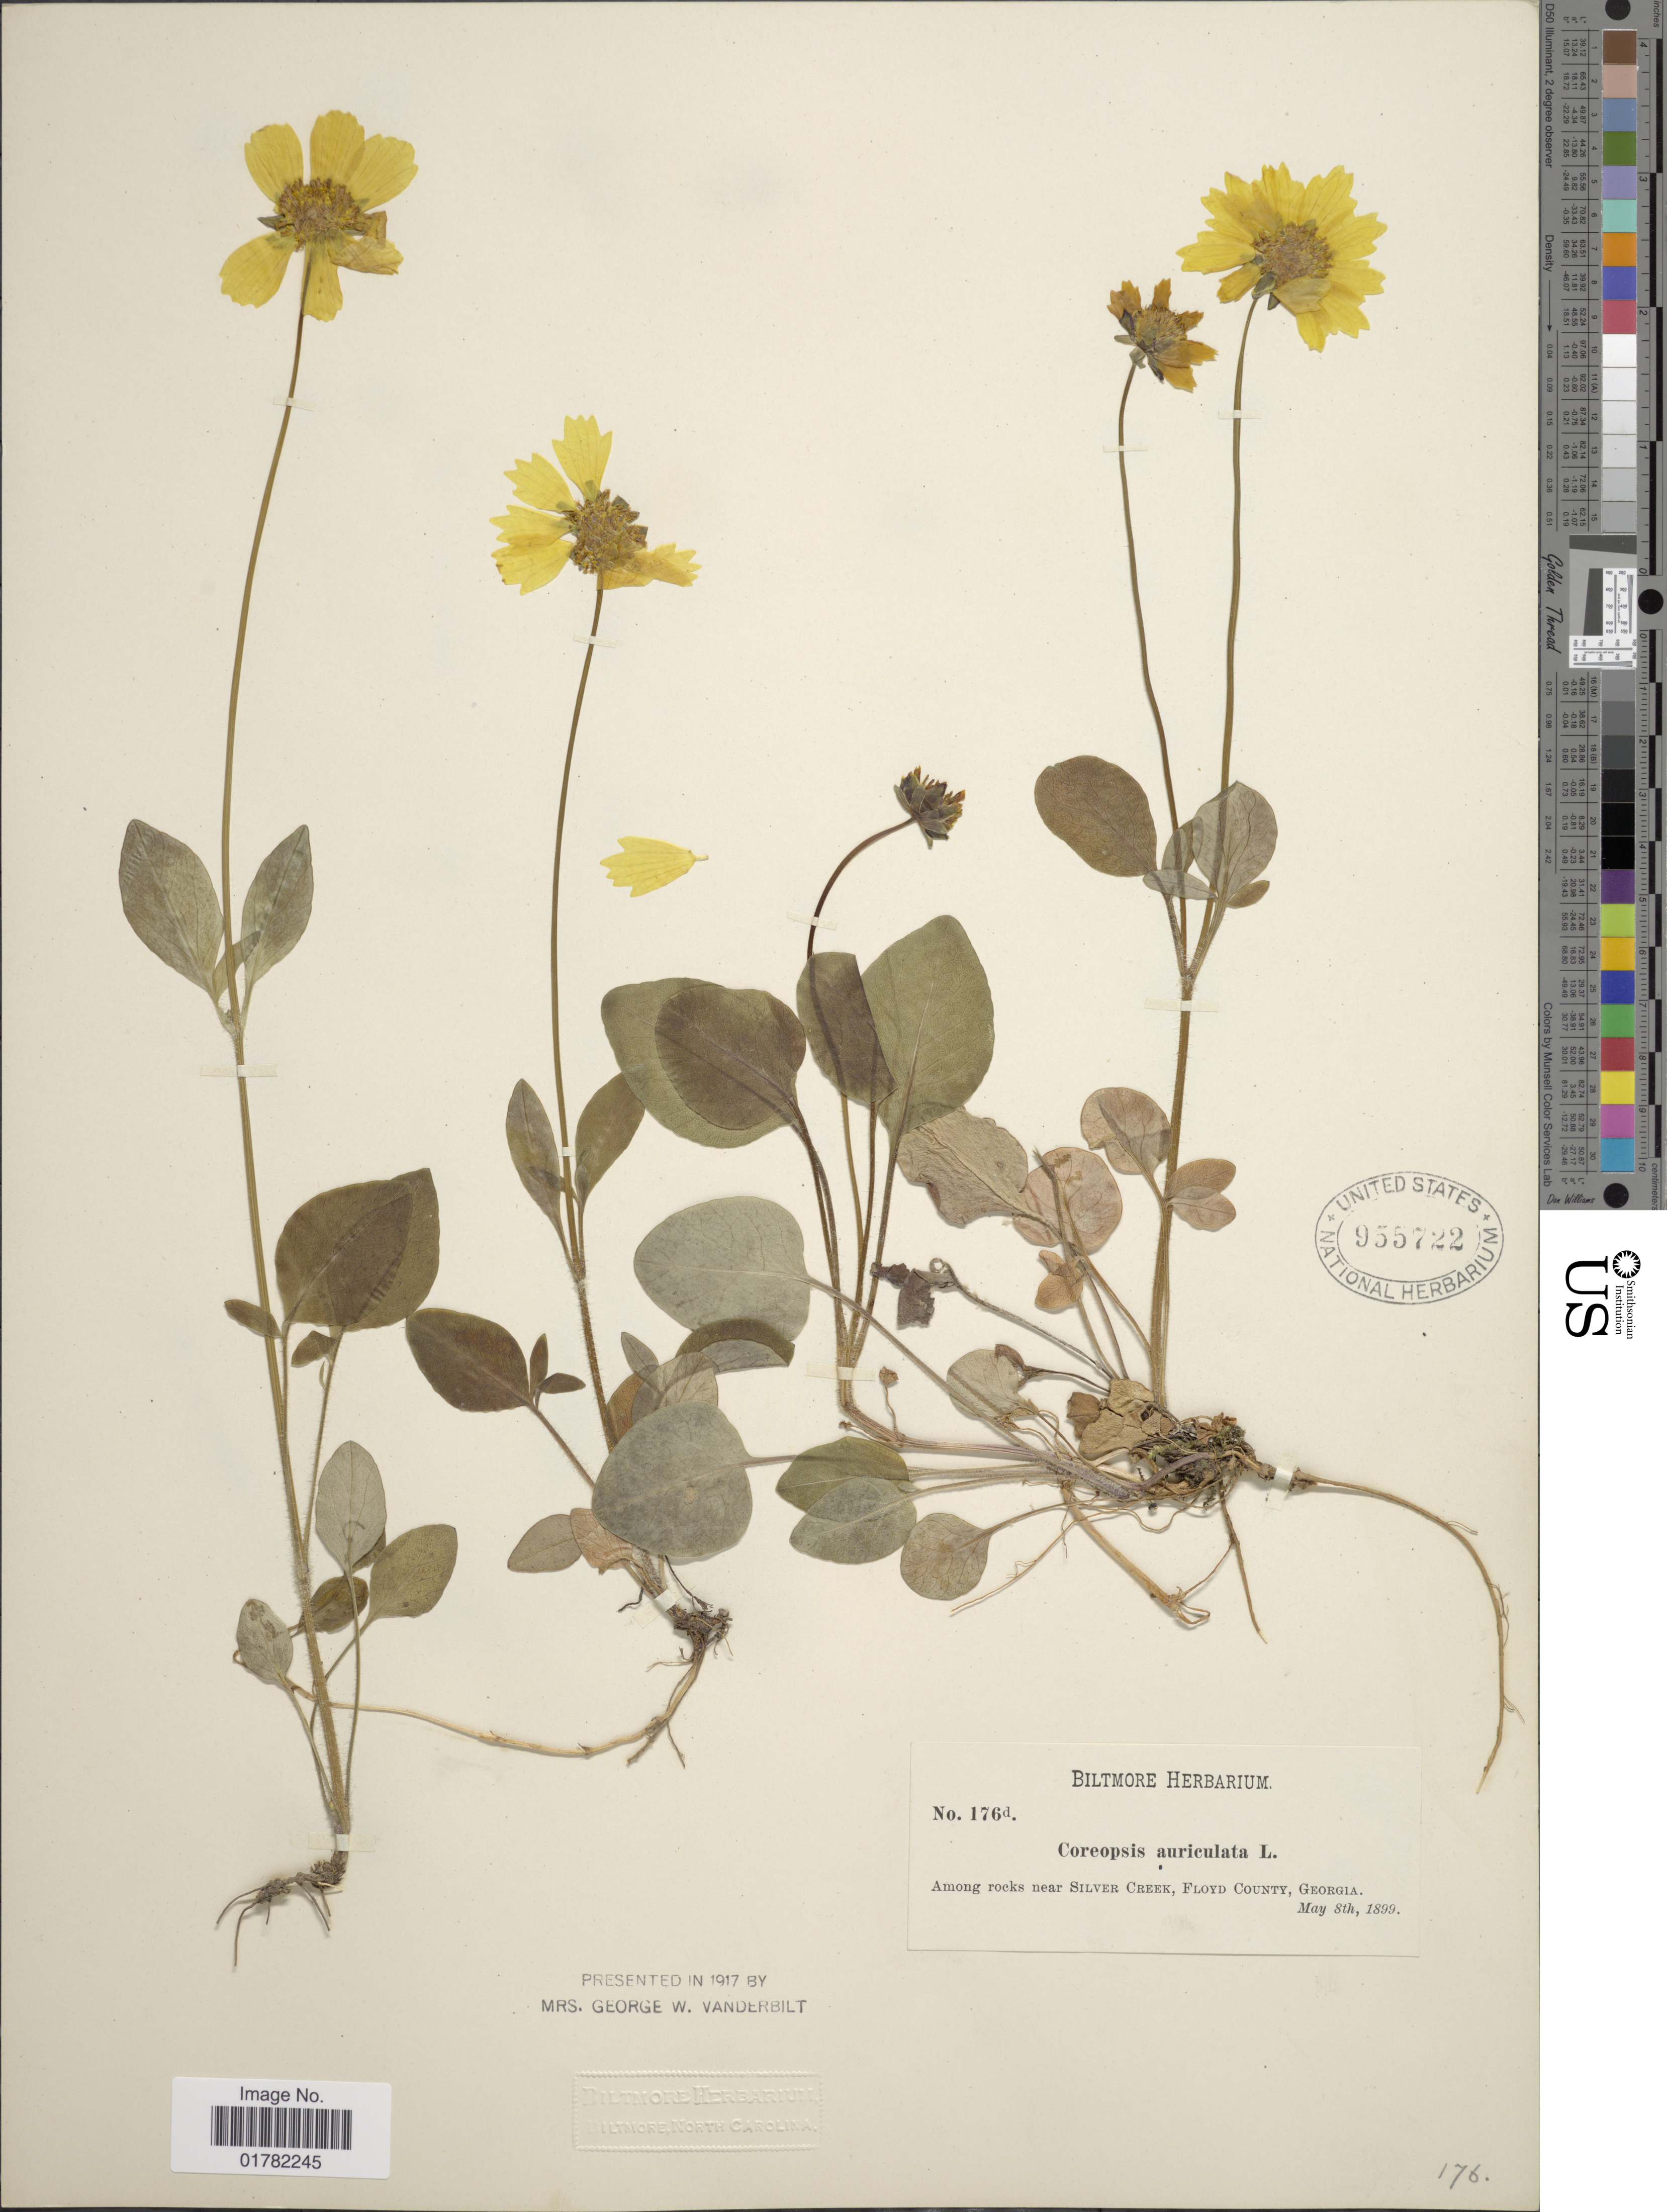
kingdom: Plantae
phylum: Tracheophyta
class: Magnoliopsida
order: Asterales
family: Asteraceae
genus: Coreopsis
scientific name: Coreopsis auriculata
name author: L.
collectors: ex herb. Biltmore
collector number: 176d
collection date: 1899-05-08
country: United States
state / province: Georgia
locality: Among rocks near Silver Creek, Floyd County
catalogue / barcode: US 955722